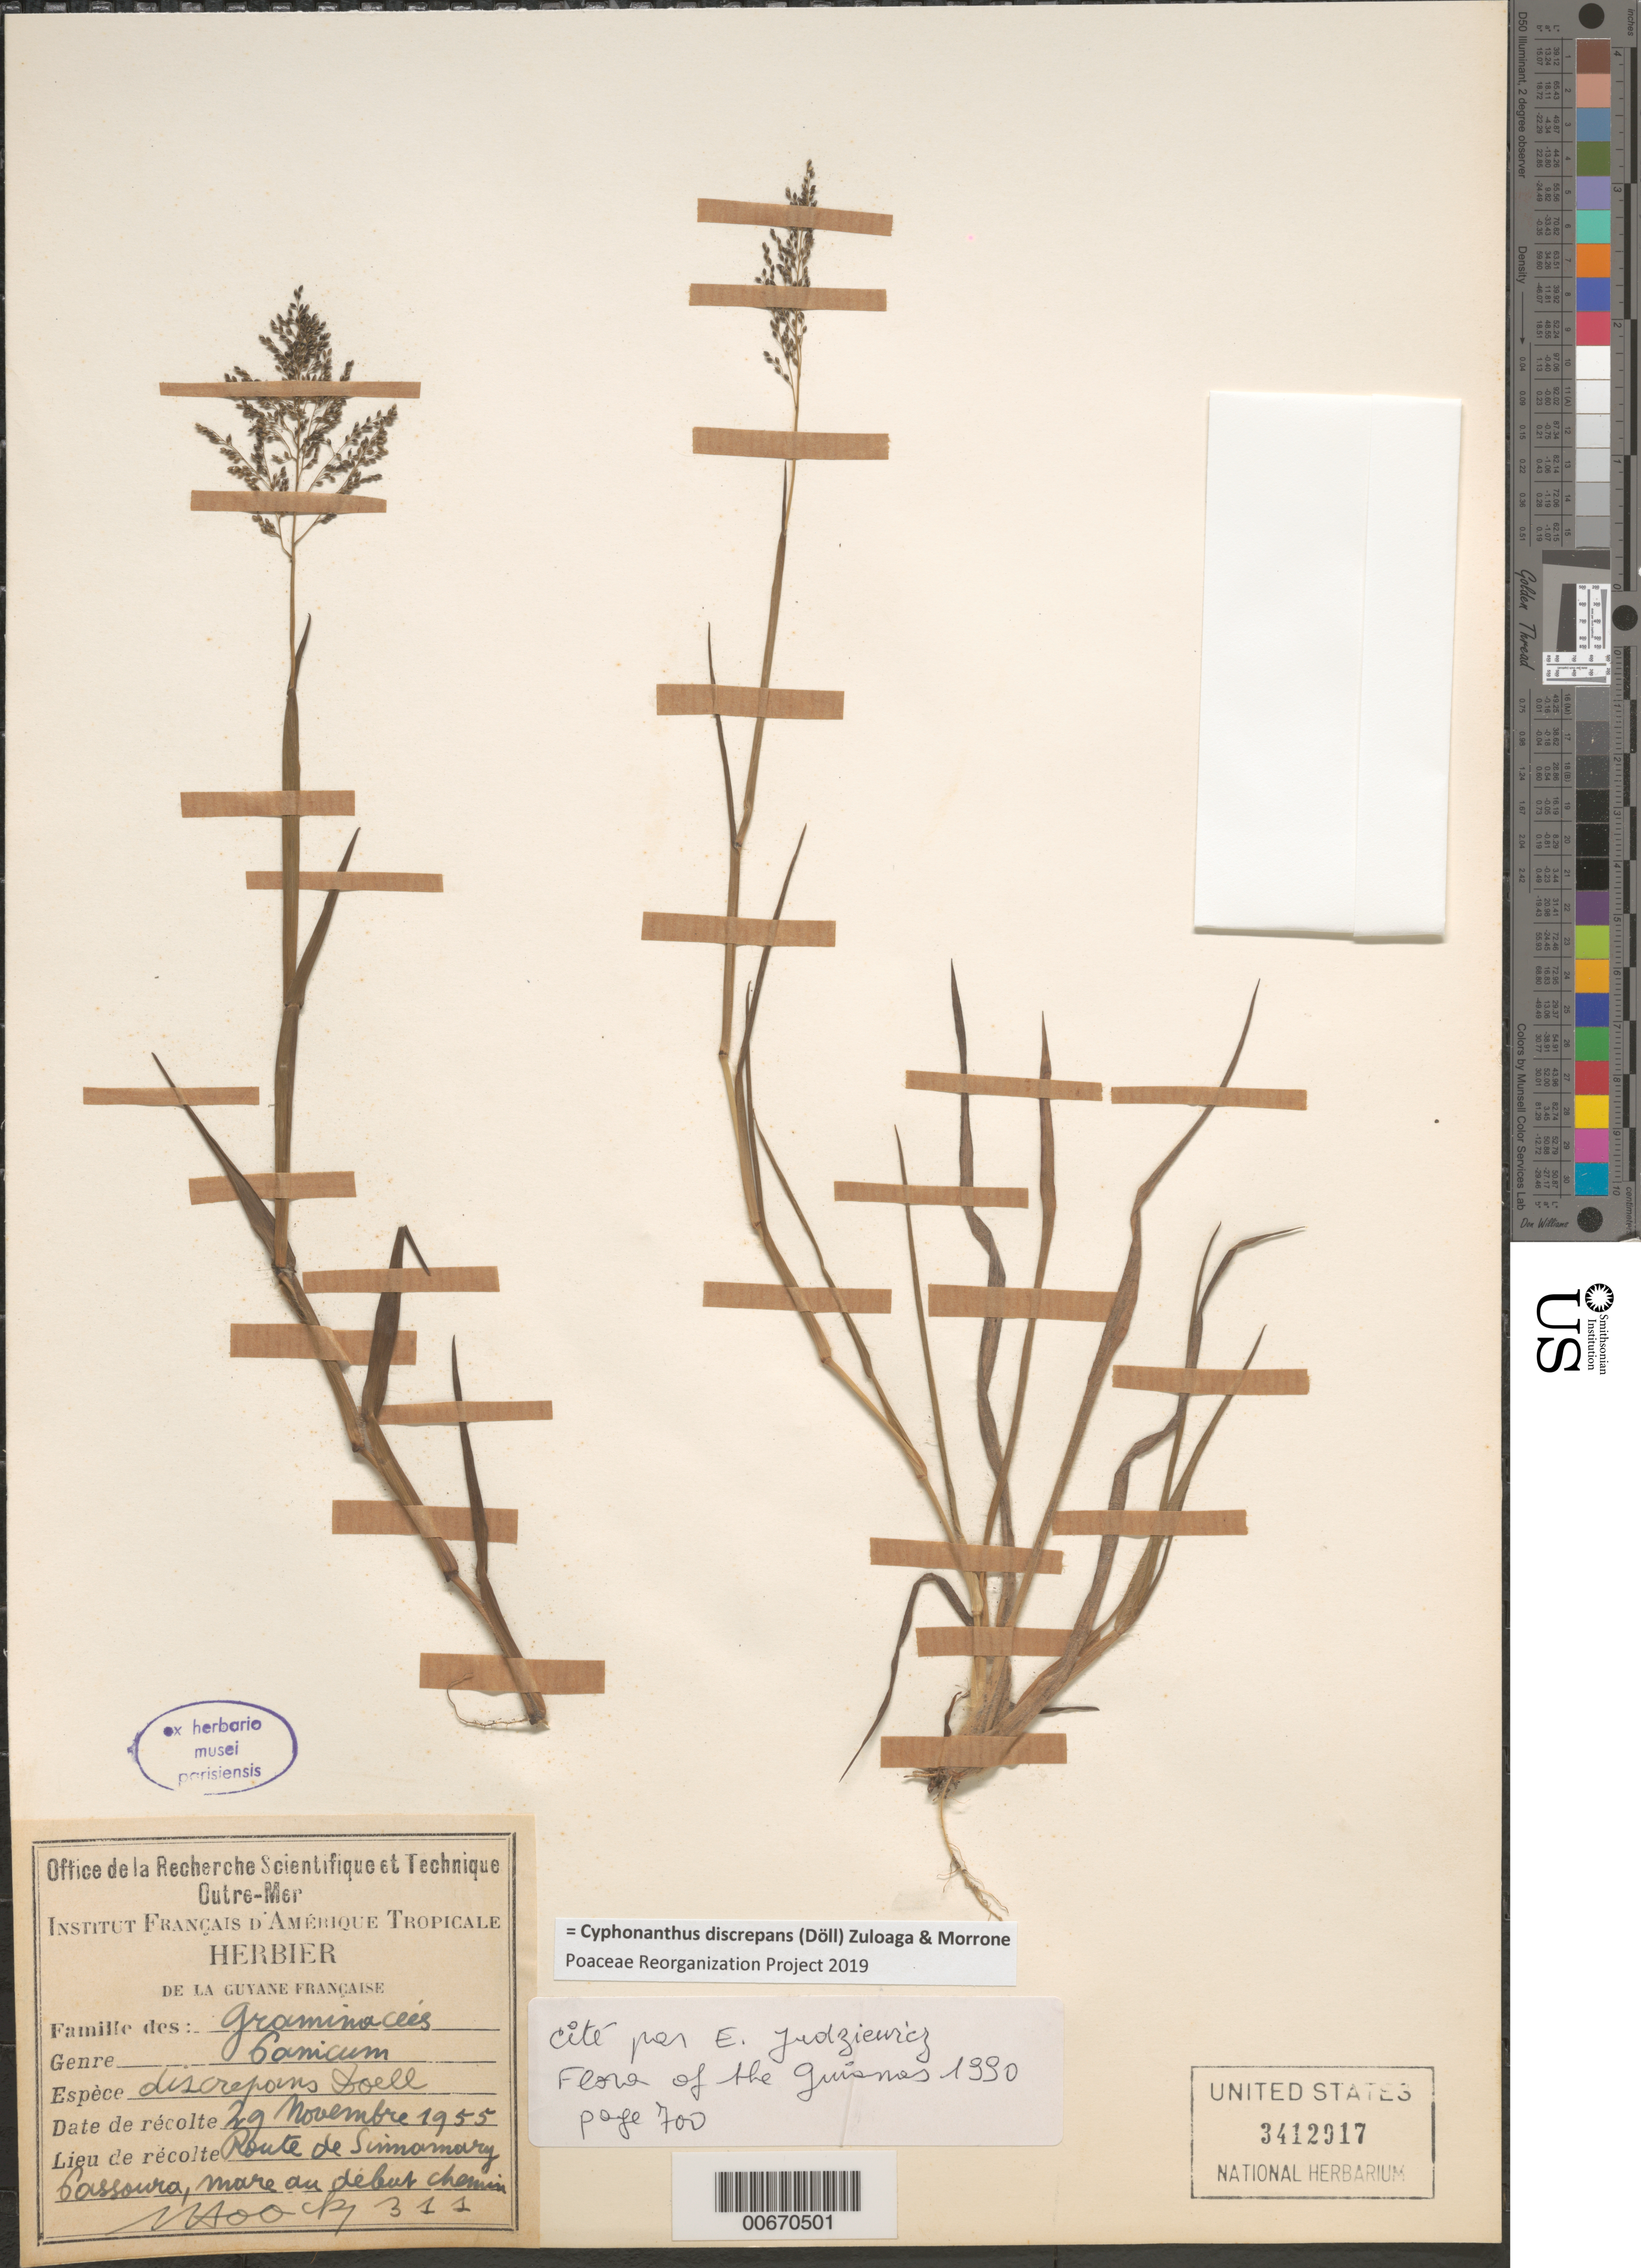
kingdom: Plantae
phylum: Tracheophyta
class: Liliopsida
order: Poales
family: Poaceae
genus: Panicum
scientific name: Panicum discrepans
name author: Döll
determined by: Judziewicz, E. J.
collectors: J. Hoock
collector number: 311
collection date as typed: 29-Nov-55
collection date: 1955-11-29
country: French Guiana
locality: Route de Sinnamary, Passoura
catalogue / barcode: US 3412917